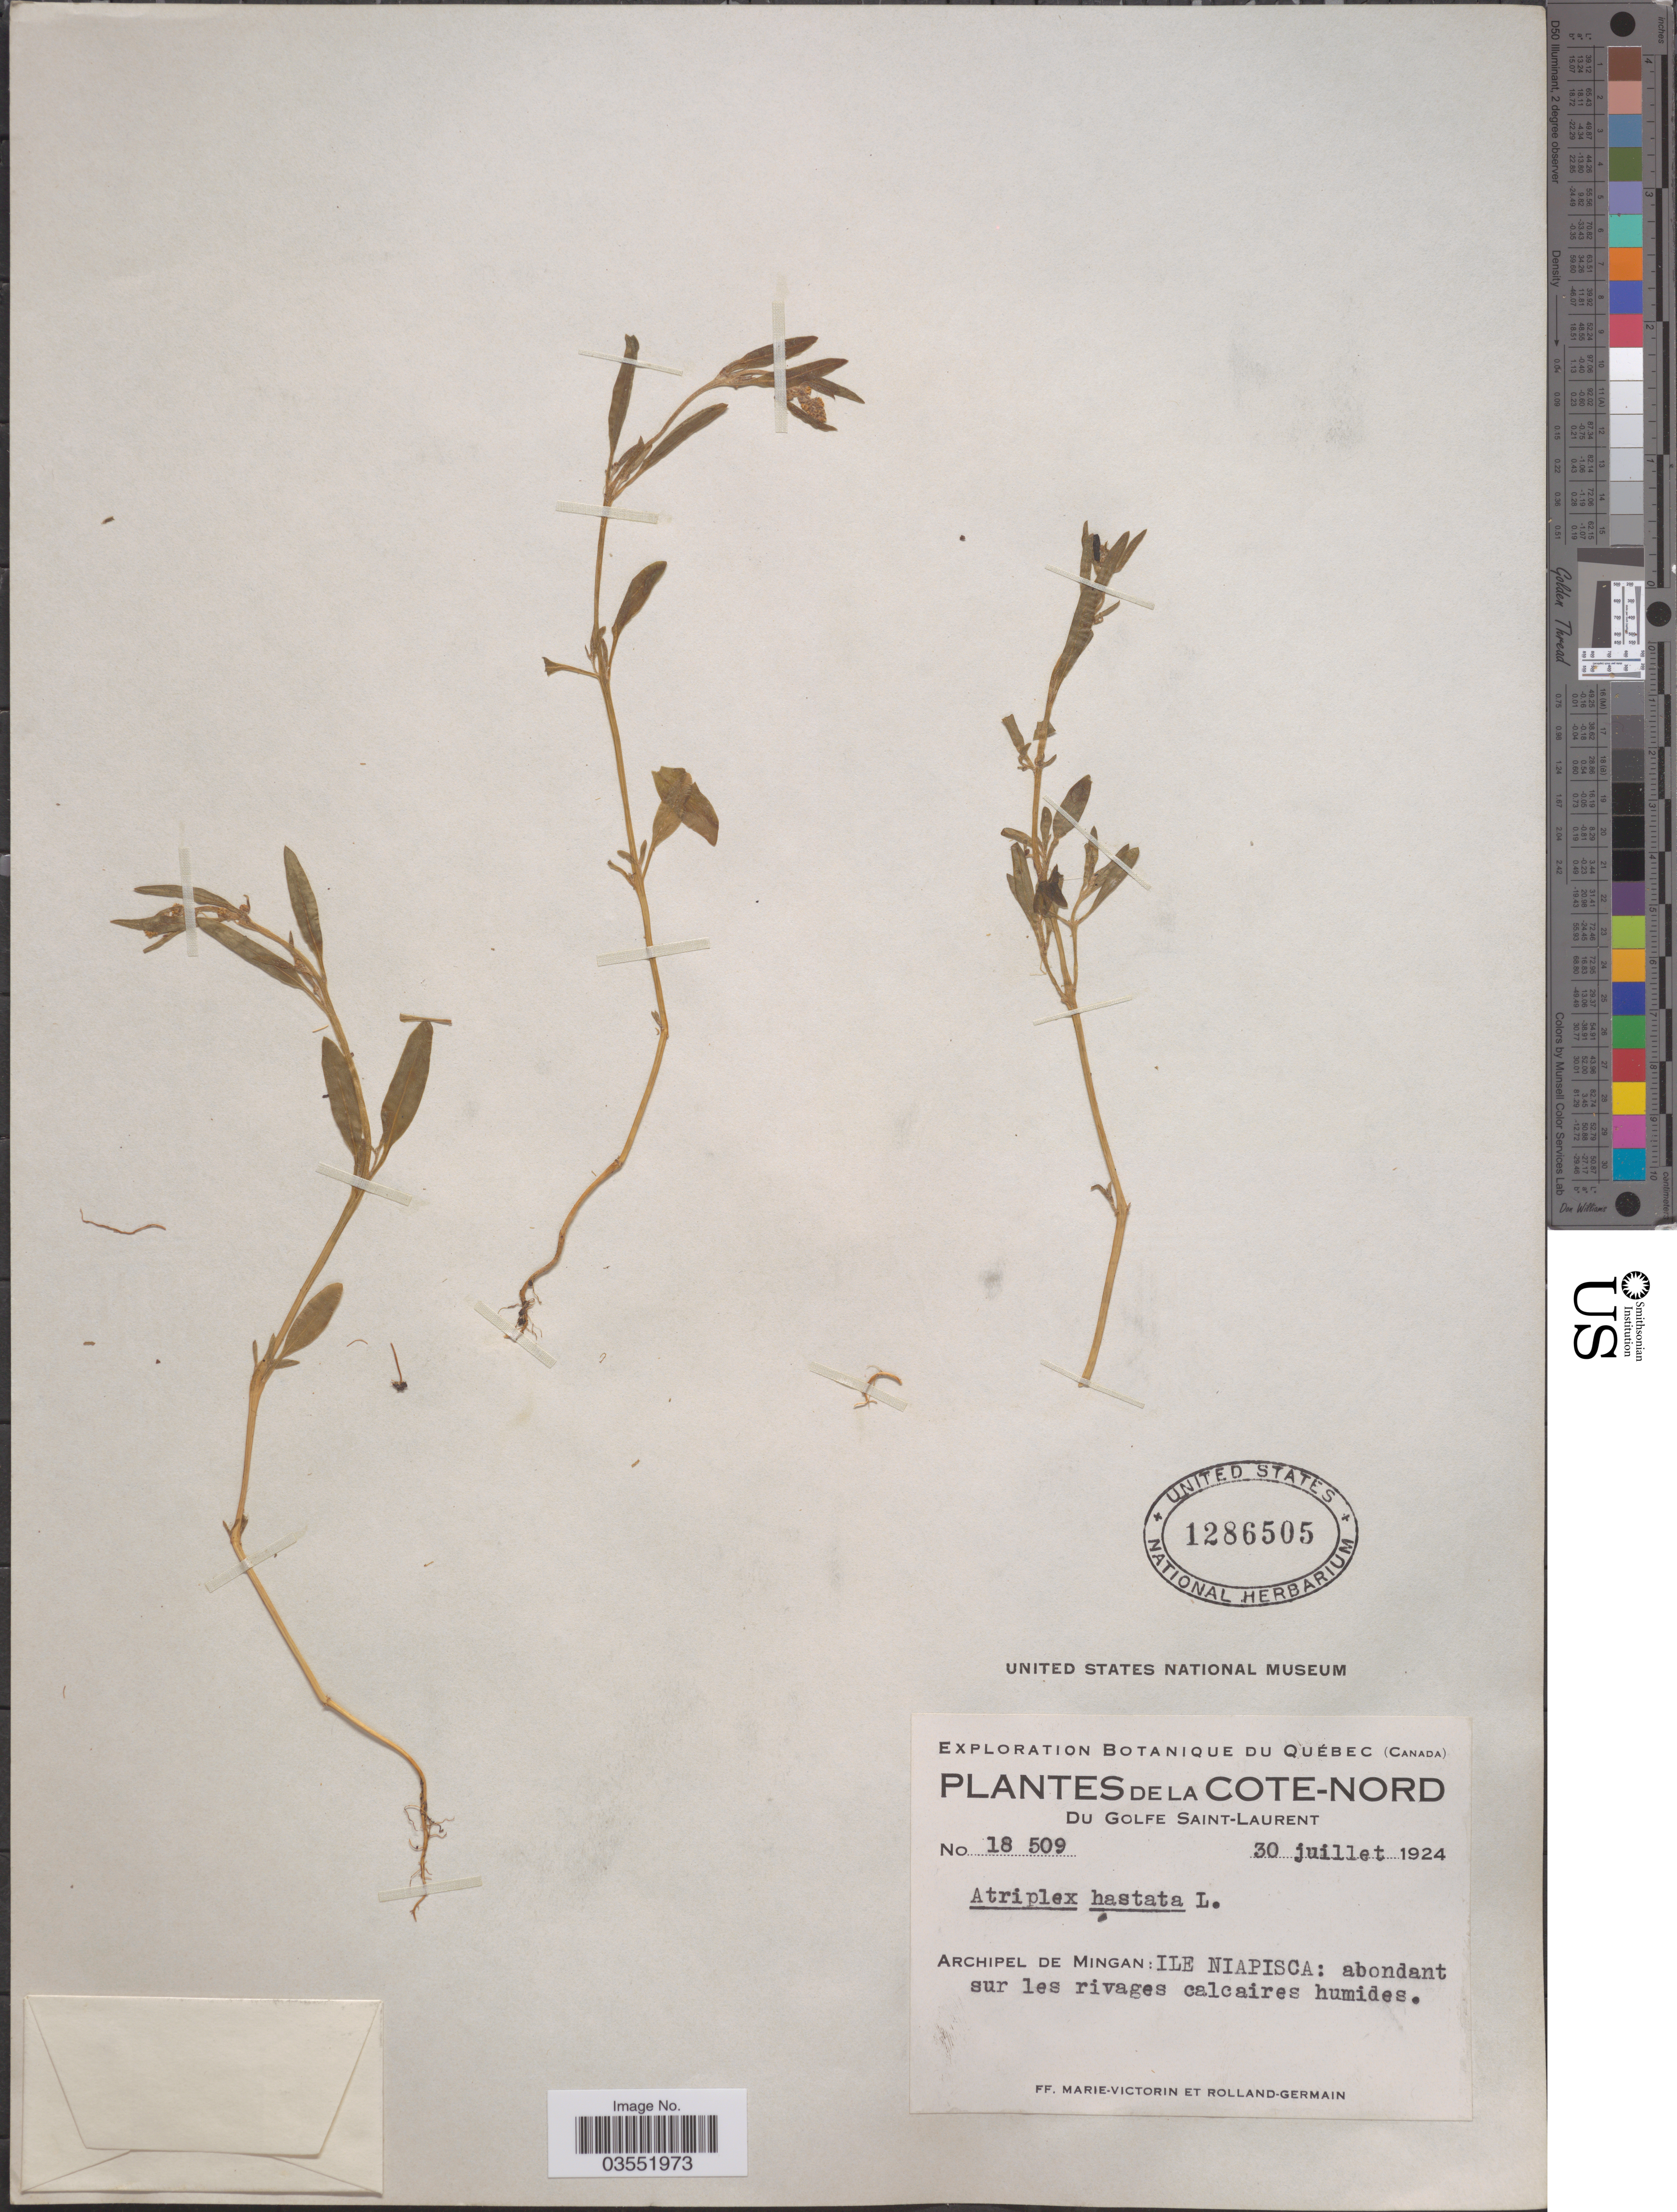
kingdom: Plantae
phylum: Tracheophyta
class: Magnoliopsida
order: Caryophyllales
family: Amaranthaceae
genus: Atriplex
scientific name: Atriplex hastata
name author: L.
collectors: F. Marie-Victorin & Rolland-Germain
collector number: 18509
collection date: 1924-07-30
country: Canada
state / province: Quebec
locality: De La Cote-Nord du Golfe Saint-Laurent. Archipel de Mingan: Ile Niapisca.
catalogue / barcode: US 1286505